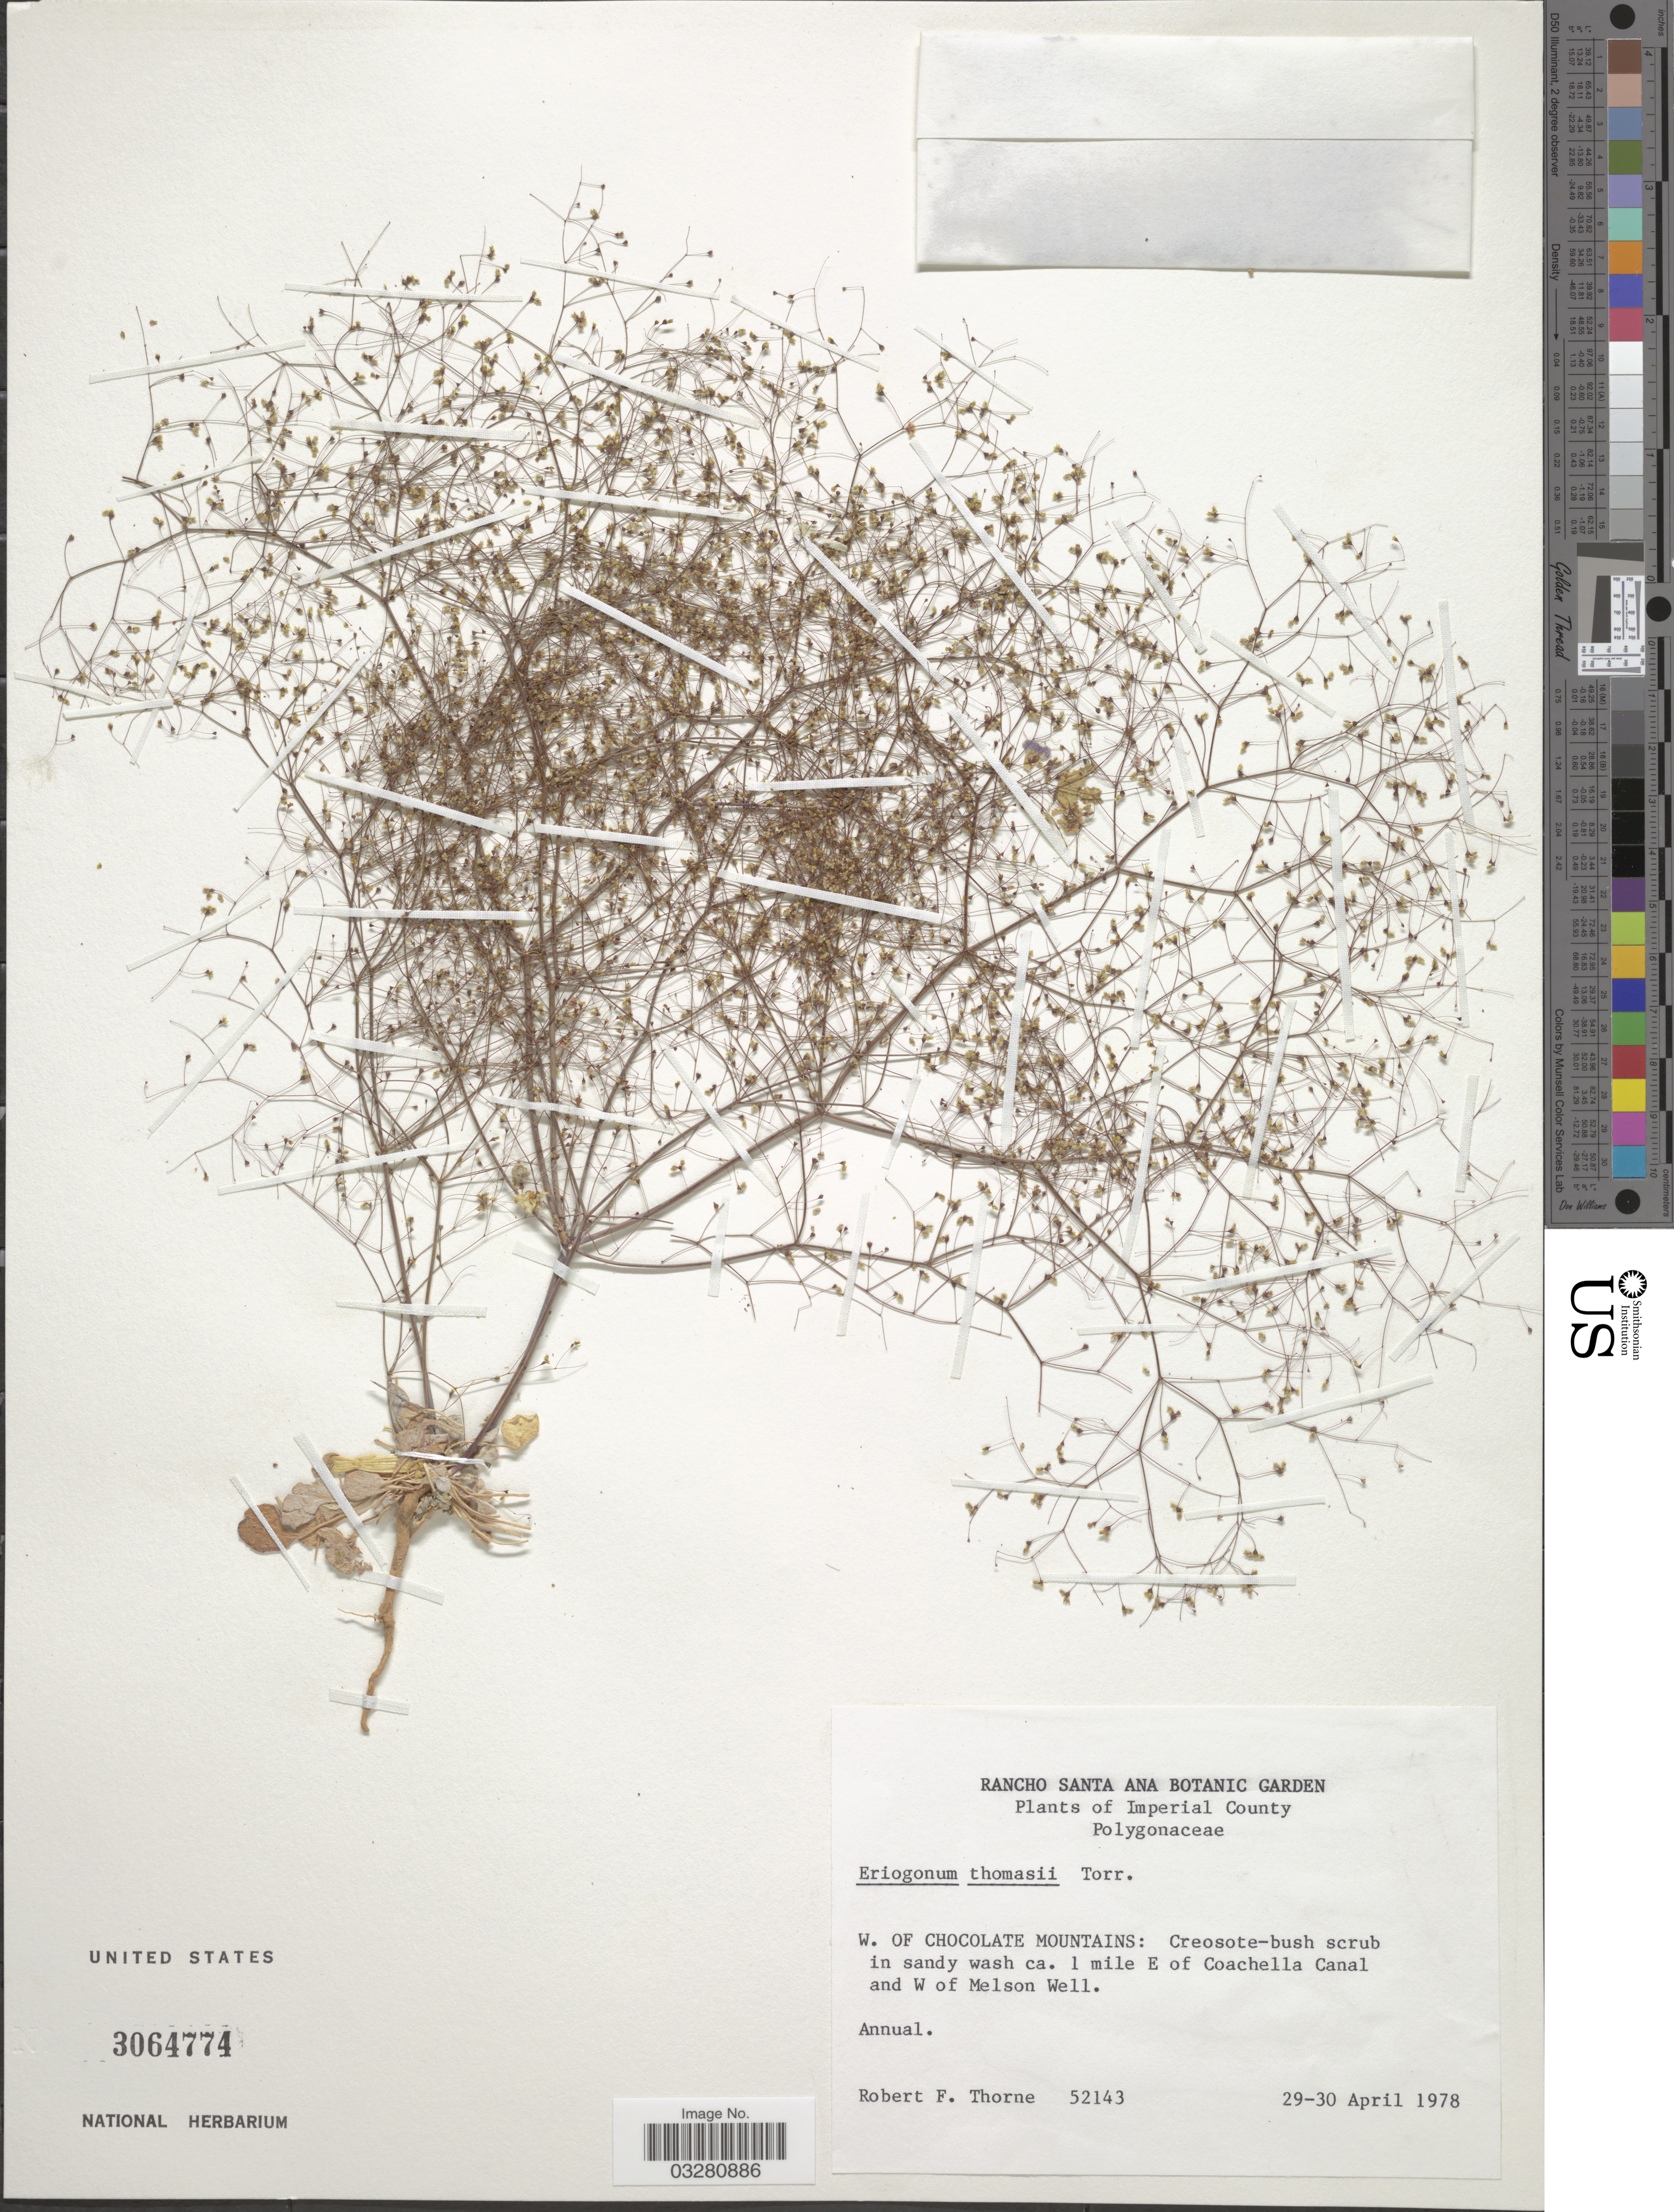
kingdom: Plantae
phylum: Tracheophyta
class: Magnoliopsida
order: Caryophyllales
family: Polygonaceae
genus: Eriogonum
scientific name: Eriogonum thomasii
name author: Torr.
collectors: R. F. Thorne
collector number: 52143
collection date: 1978-04-29/1978-04-30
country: United States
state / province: California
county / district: Imperial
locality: Imperial County. W. of Chocolate Mountains: 1 mile E of Coachella Canal and W of Melson Well.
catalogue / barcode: US 3064774